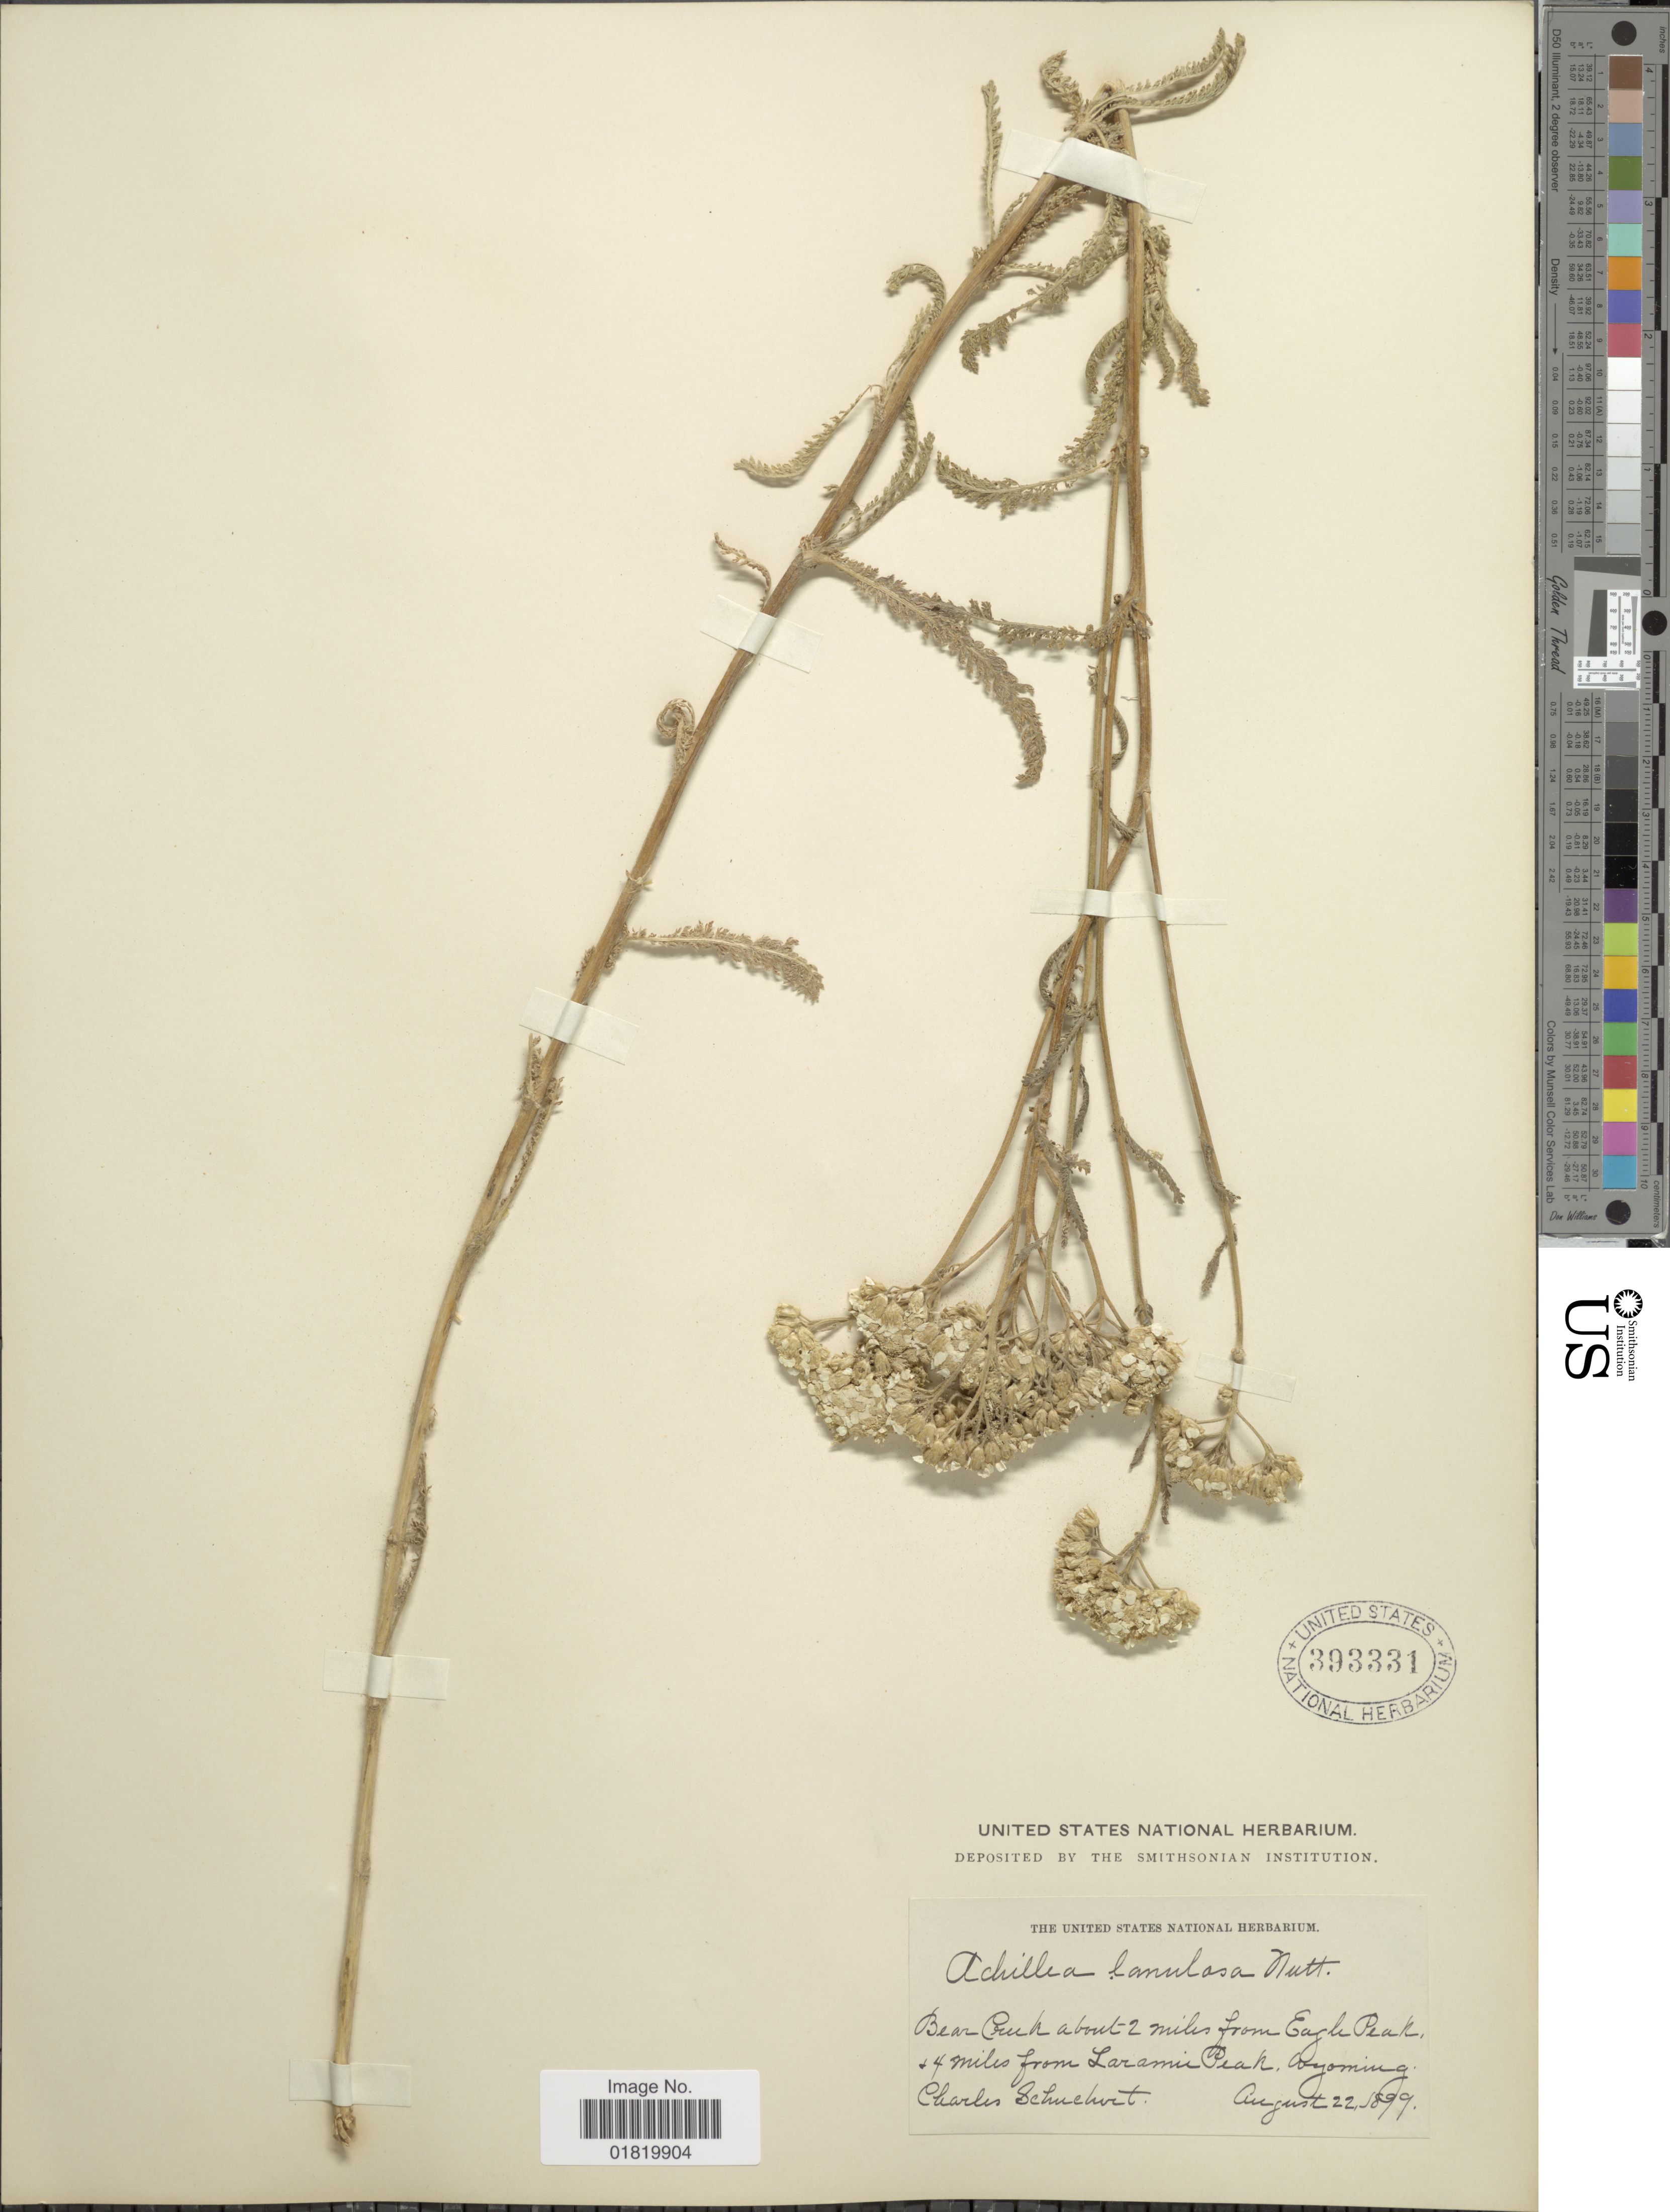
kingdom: Plantae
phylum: Tracheophyta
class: Magnoliopsida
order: Asterales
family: Asteraceae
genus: Achillea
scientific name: Achillea lanulosa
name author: Nutt.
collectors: C. Schuchert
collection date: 1899-08-22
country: United States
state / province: Wyoming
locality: Bear Creek about 2 miles from Eagle Peak, & 4 miles from Laramie Peak, Wyoming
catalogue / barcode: US 393331